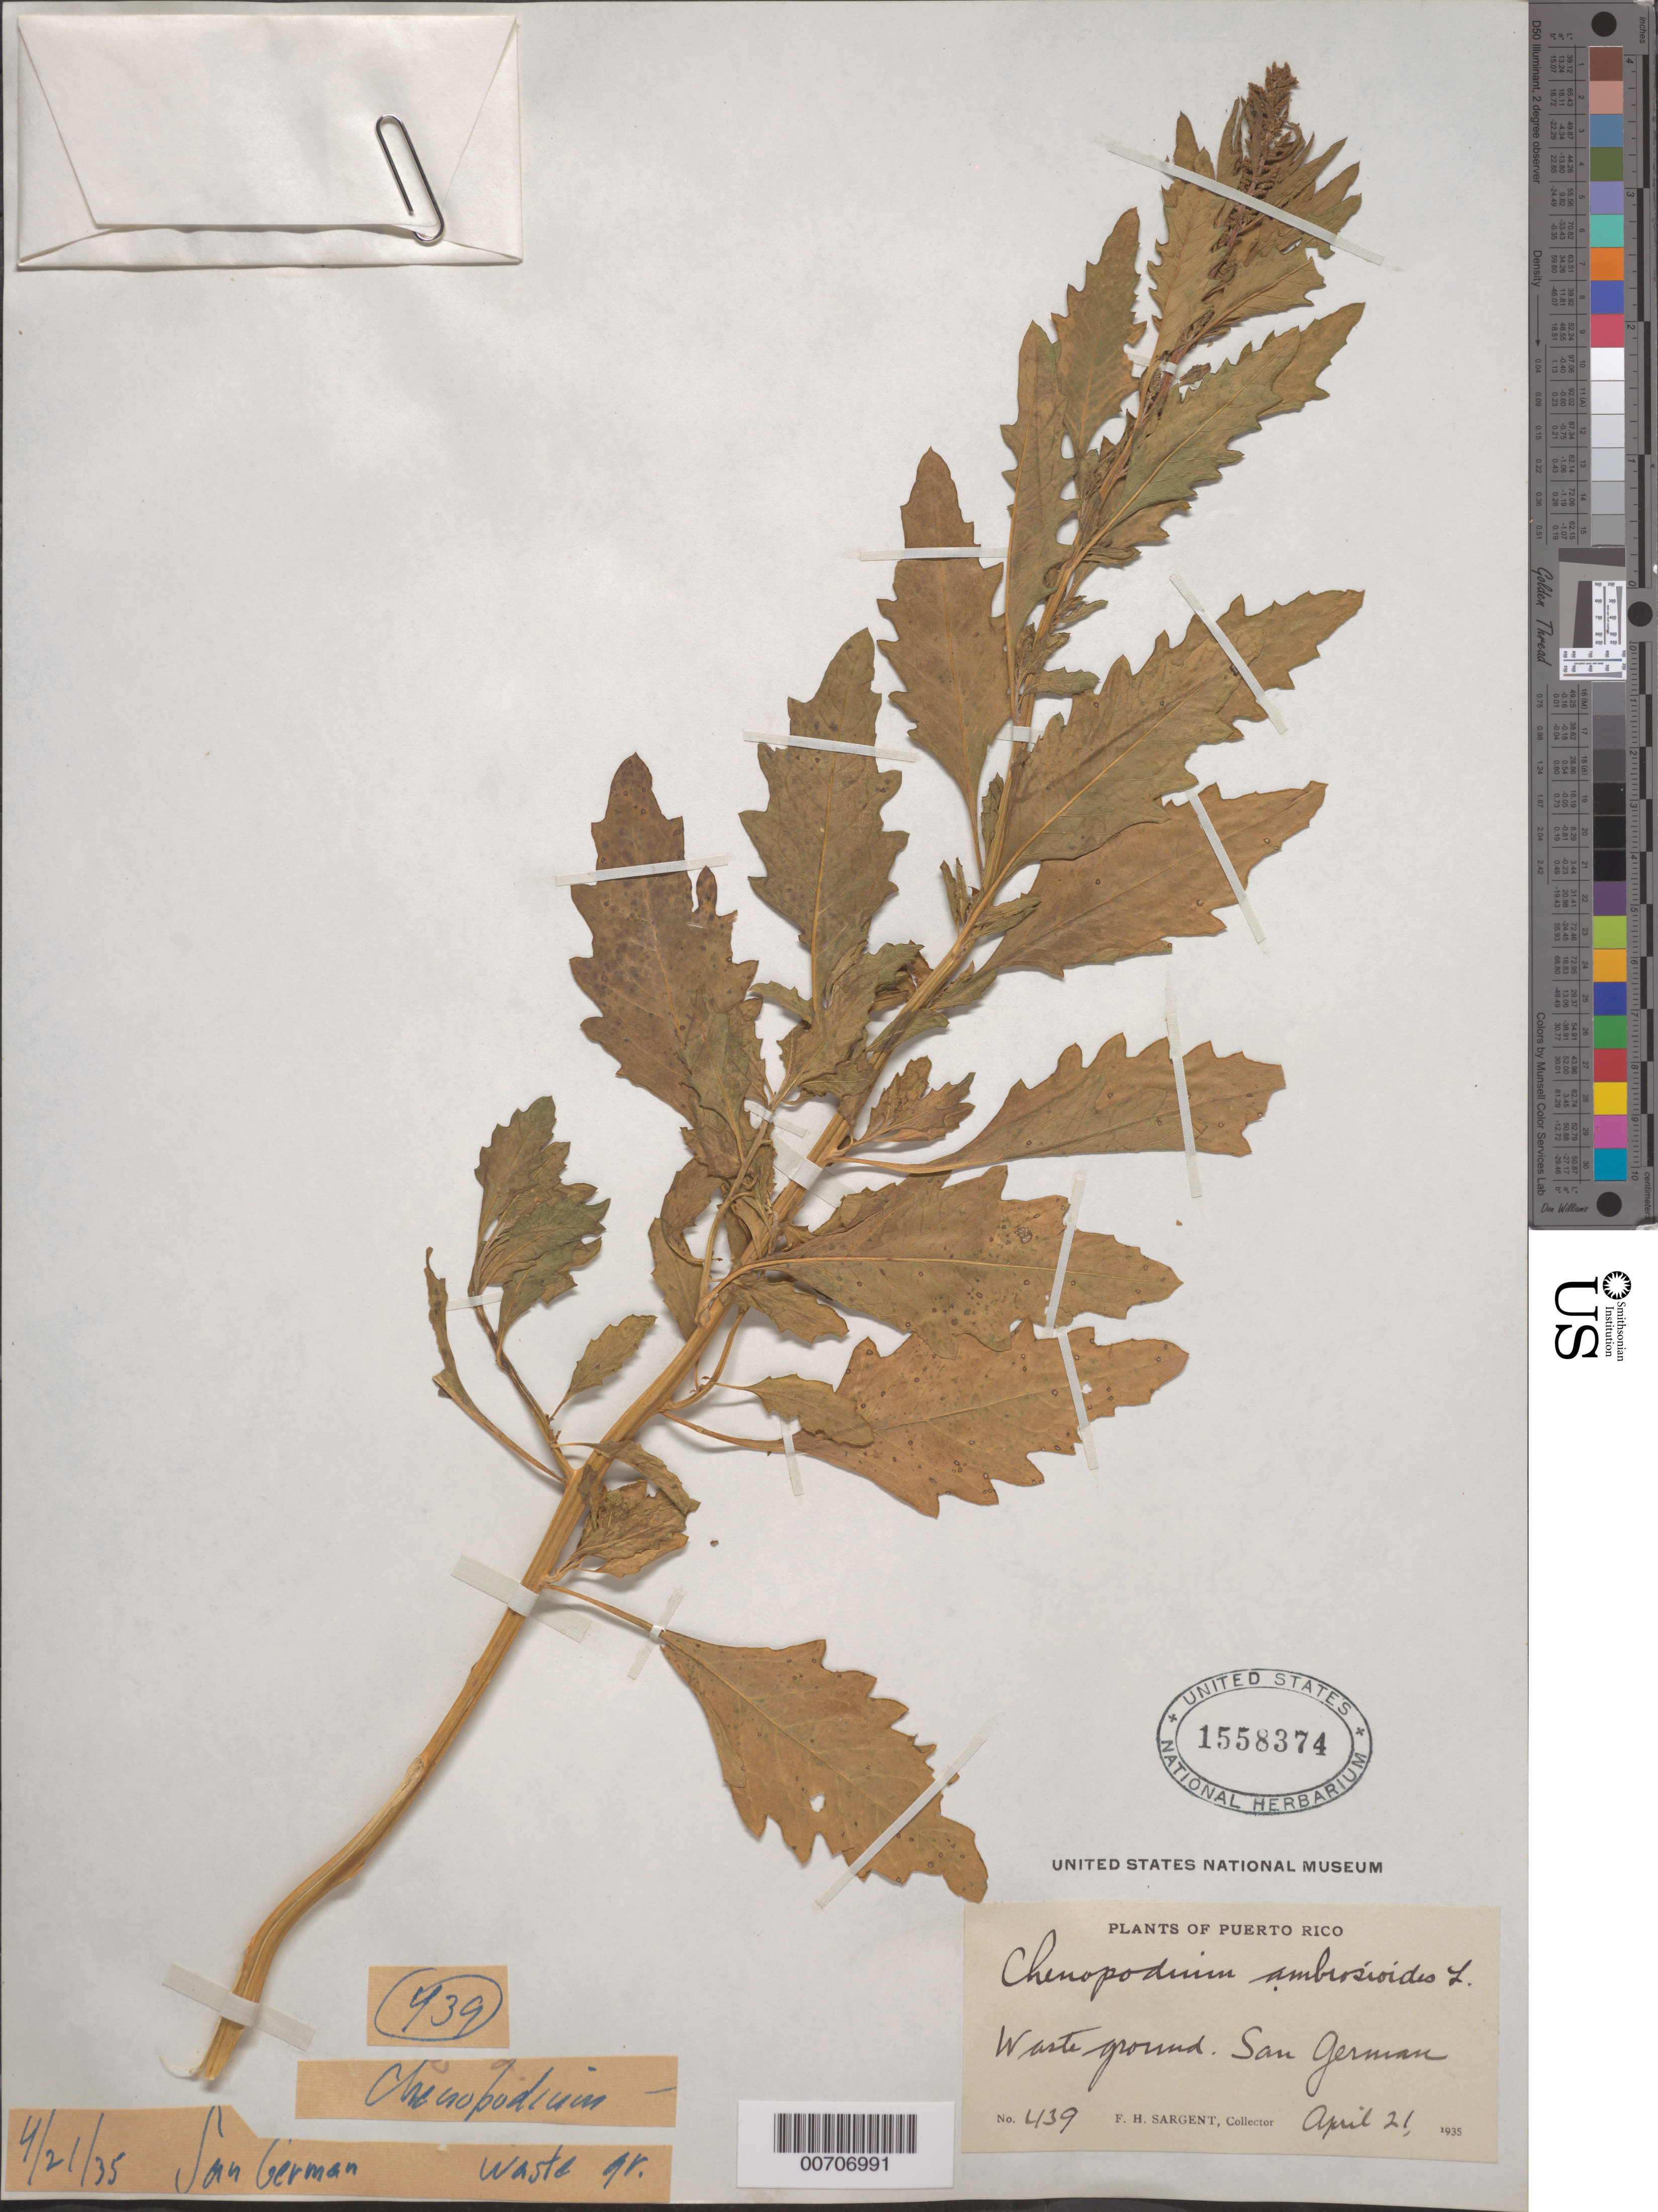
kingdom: Plantae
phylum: Tracheophyta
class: Magnoliopsida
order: Caryophyllales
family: Amaranthaceae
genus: Chenopodium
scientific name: Chenopodium ambrosioides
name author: L.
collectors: F. H. Sargent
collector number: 439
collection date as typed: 21 Apr 1935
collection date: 1935-04-21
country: Puerto Rico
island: Greater Antilles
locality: San German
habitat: Waste ground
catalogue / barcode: US 1558374